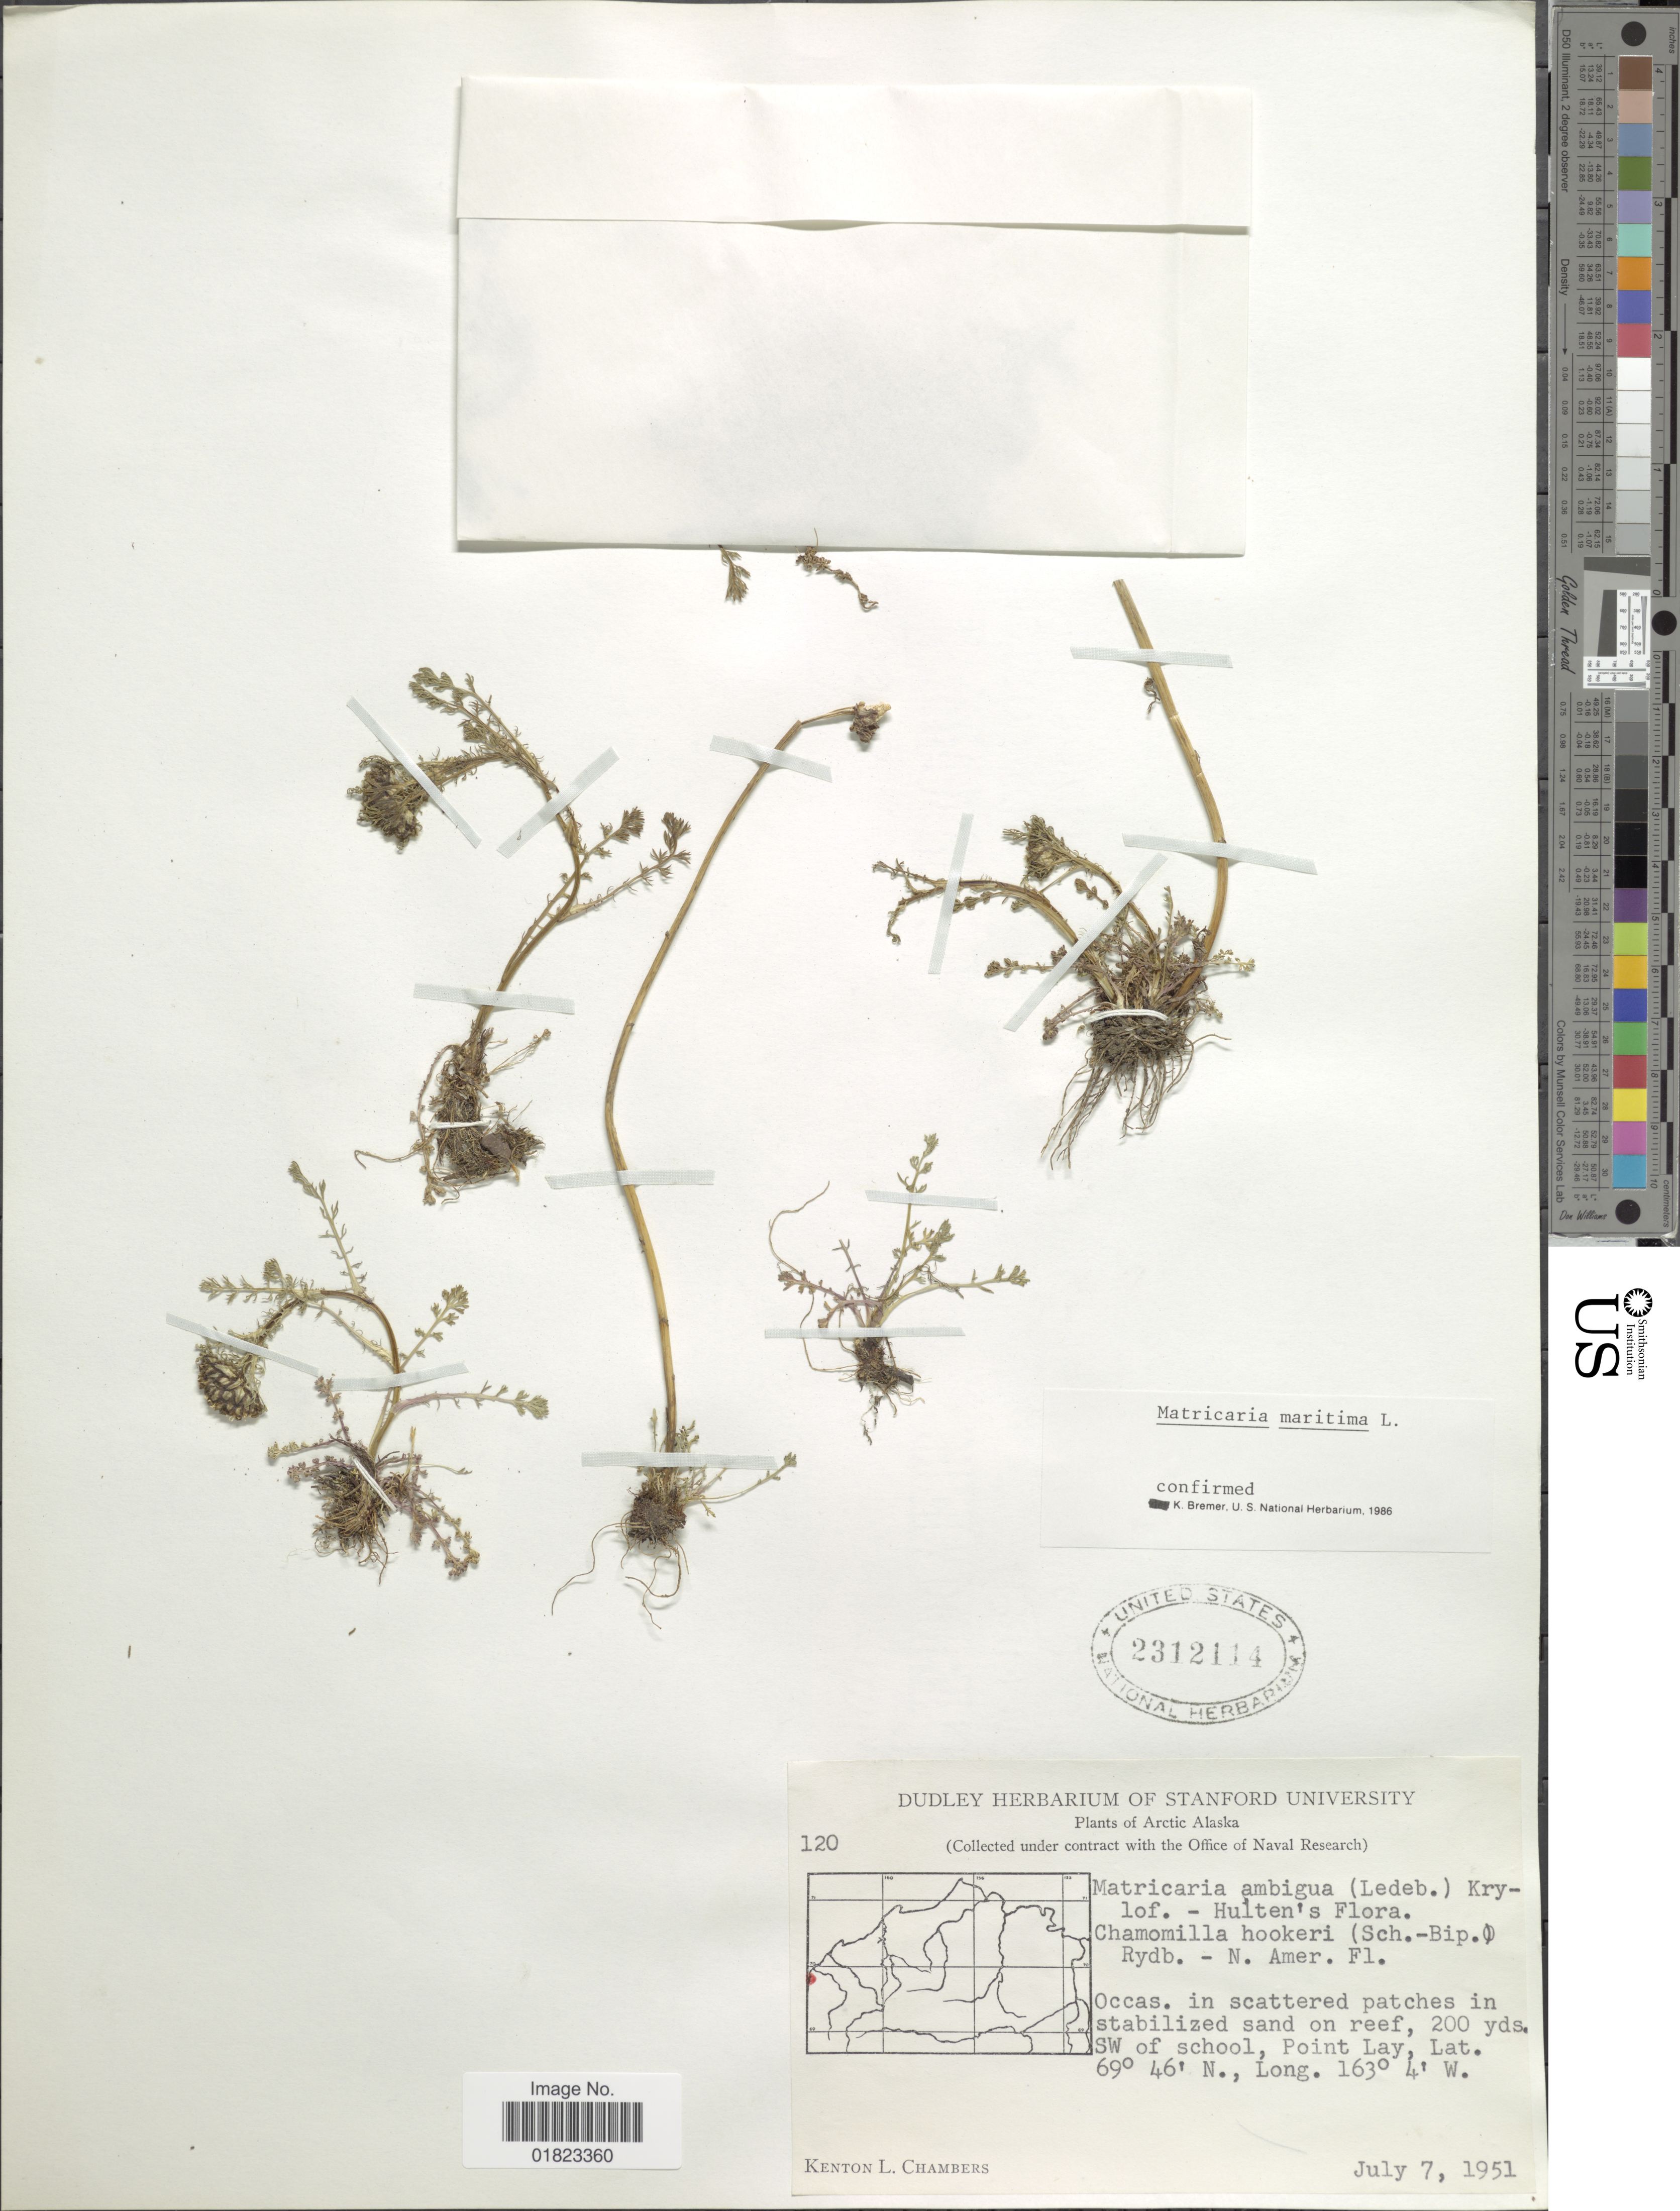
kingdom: Plantae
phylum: Tracheophyta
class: Magnoliopsida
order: Asterales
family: Asteraceae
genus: Tripleurospermum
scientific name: Tripleurospermum maritimum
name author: (L.) W.D.J. Koch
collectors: K. L. Chambers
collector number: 120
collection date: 1951-07-07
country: United States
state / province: Alaska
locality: Arctic Alaska. 200 yds SW of school, Point Lay.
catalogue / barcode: US 2312114